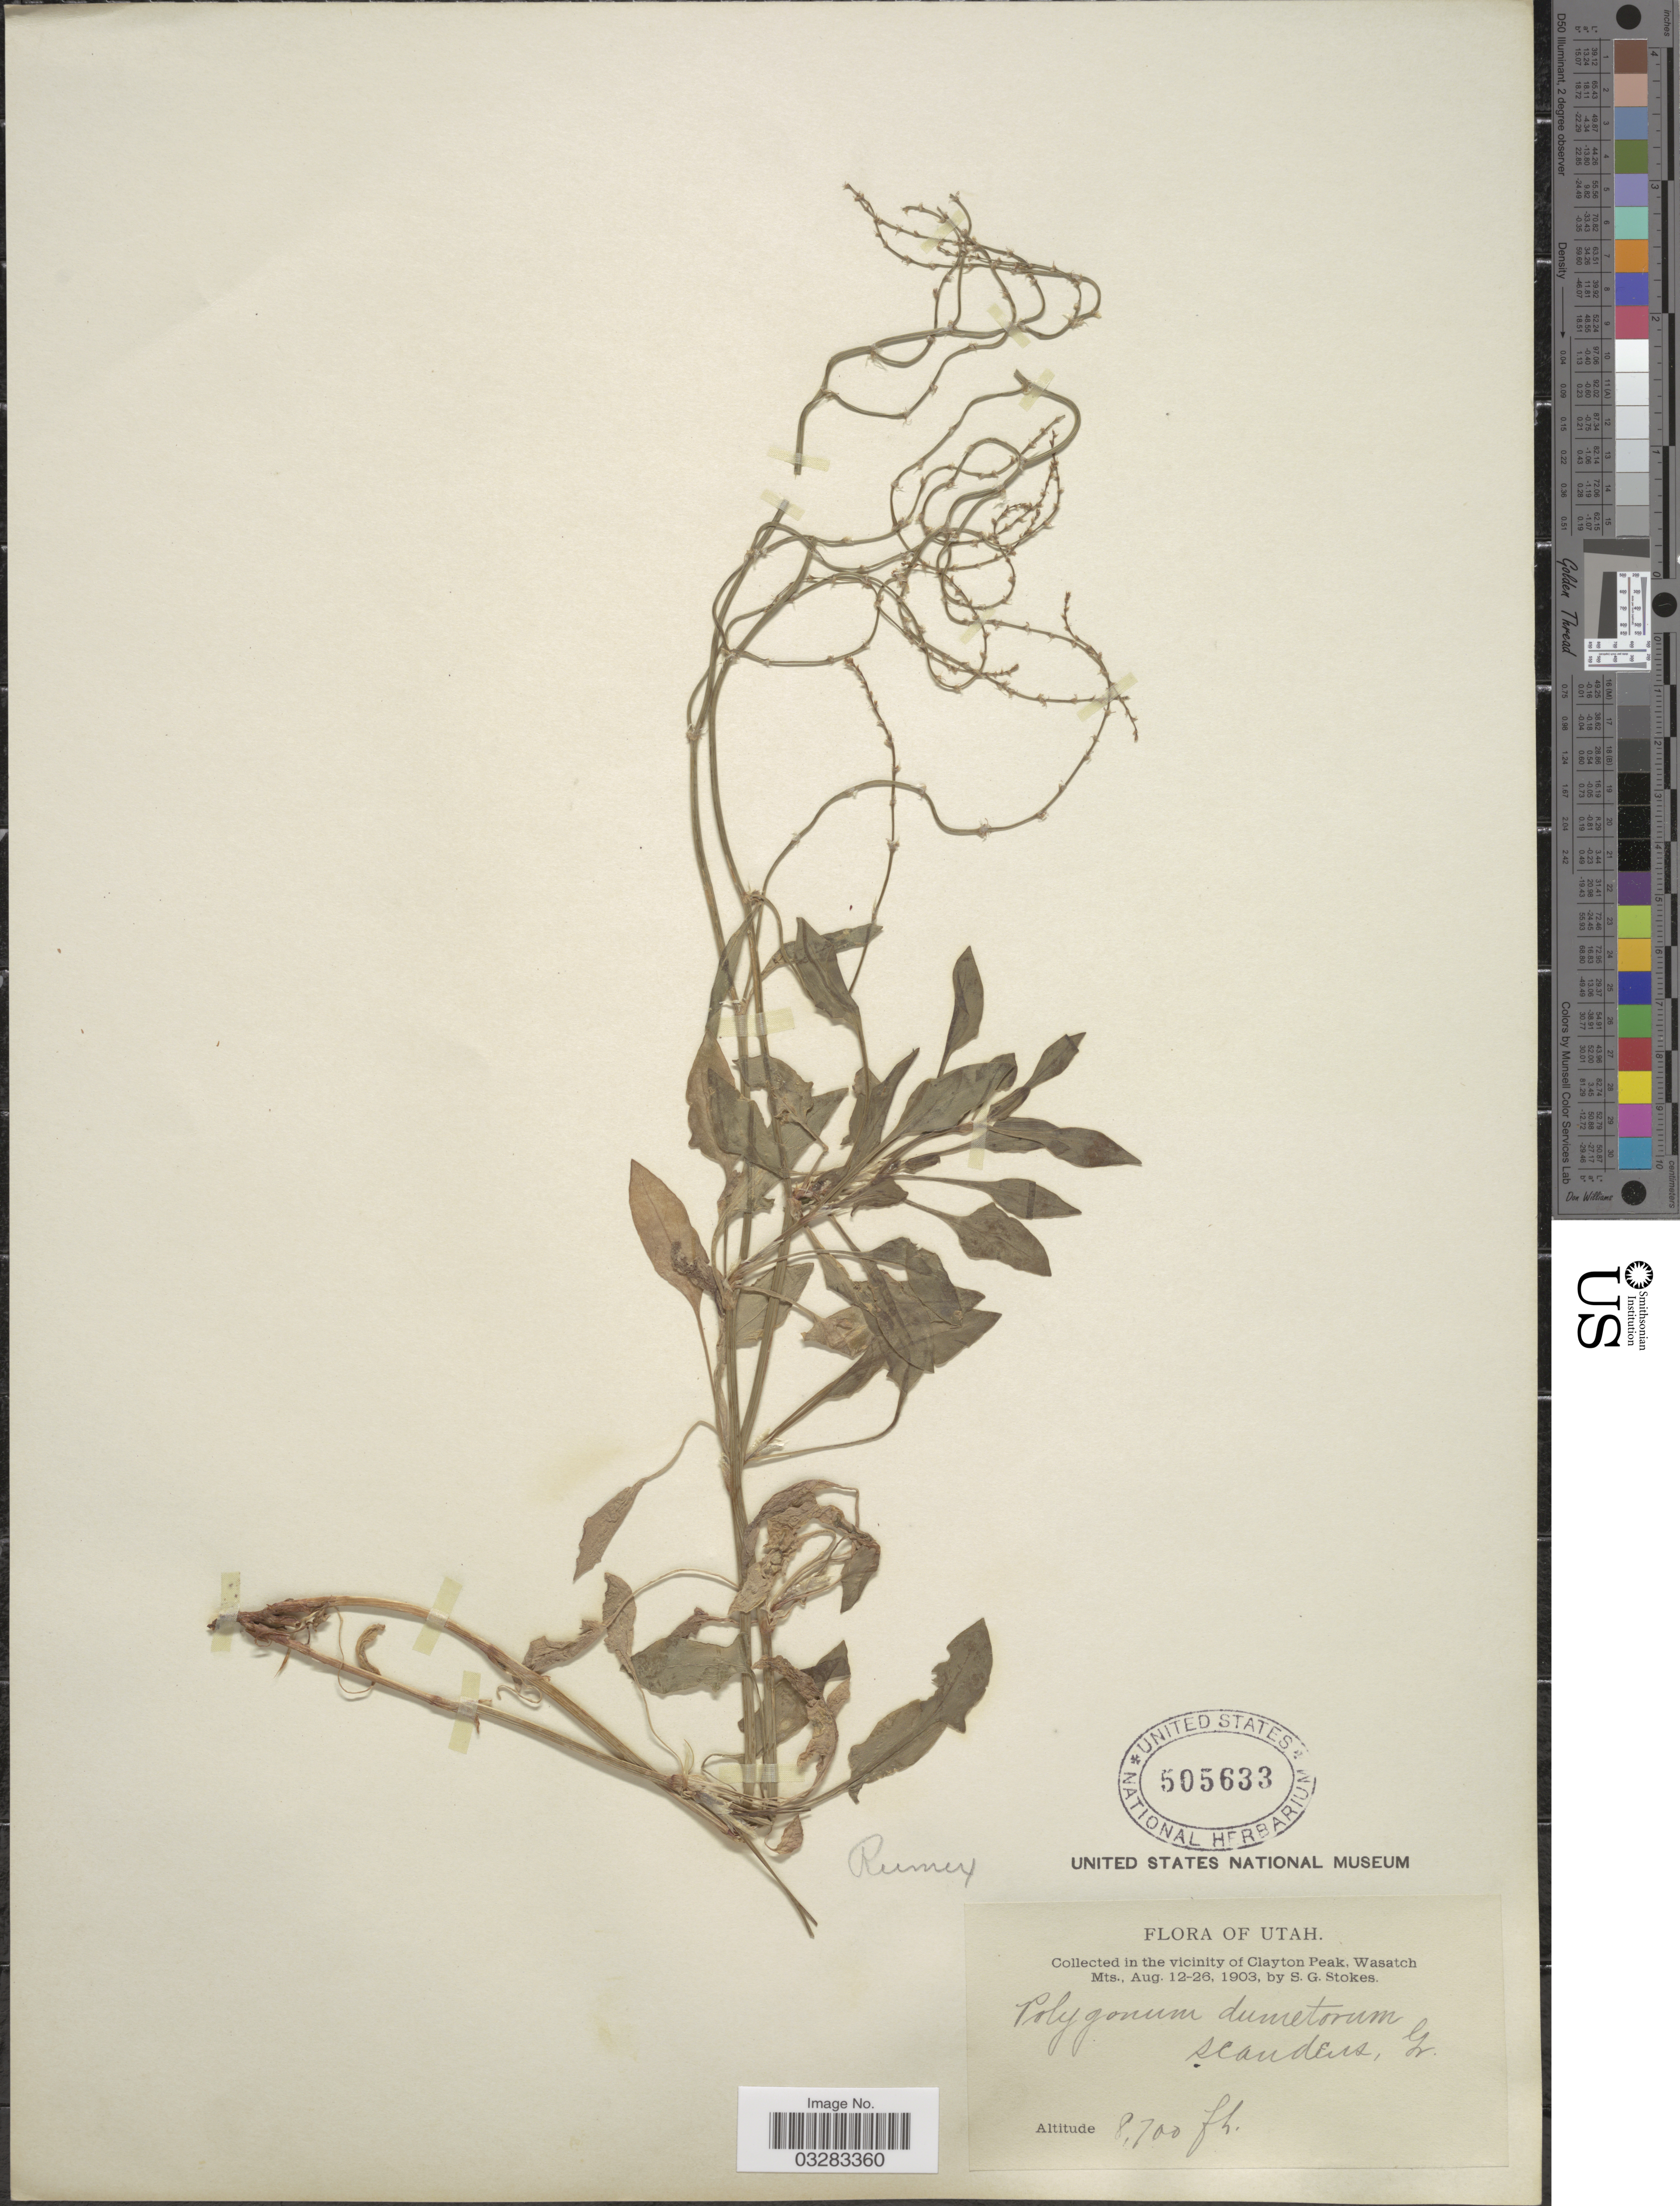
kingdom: Plantae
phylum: Tracheophyta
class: Magnoliopsida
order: Caryophyllales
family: Polygonaceae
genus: Rumex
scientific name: Rumex acetosella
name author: L.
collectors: S. G. Stokes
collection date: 1903-08-12/1903-08-26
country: United States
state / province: Utah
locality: In the vicinity of Clayton Peak, Wasatch Mts.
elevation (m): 2652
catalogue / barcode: US 505633